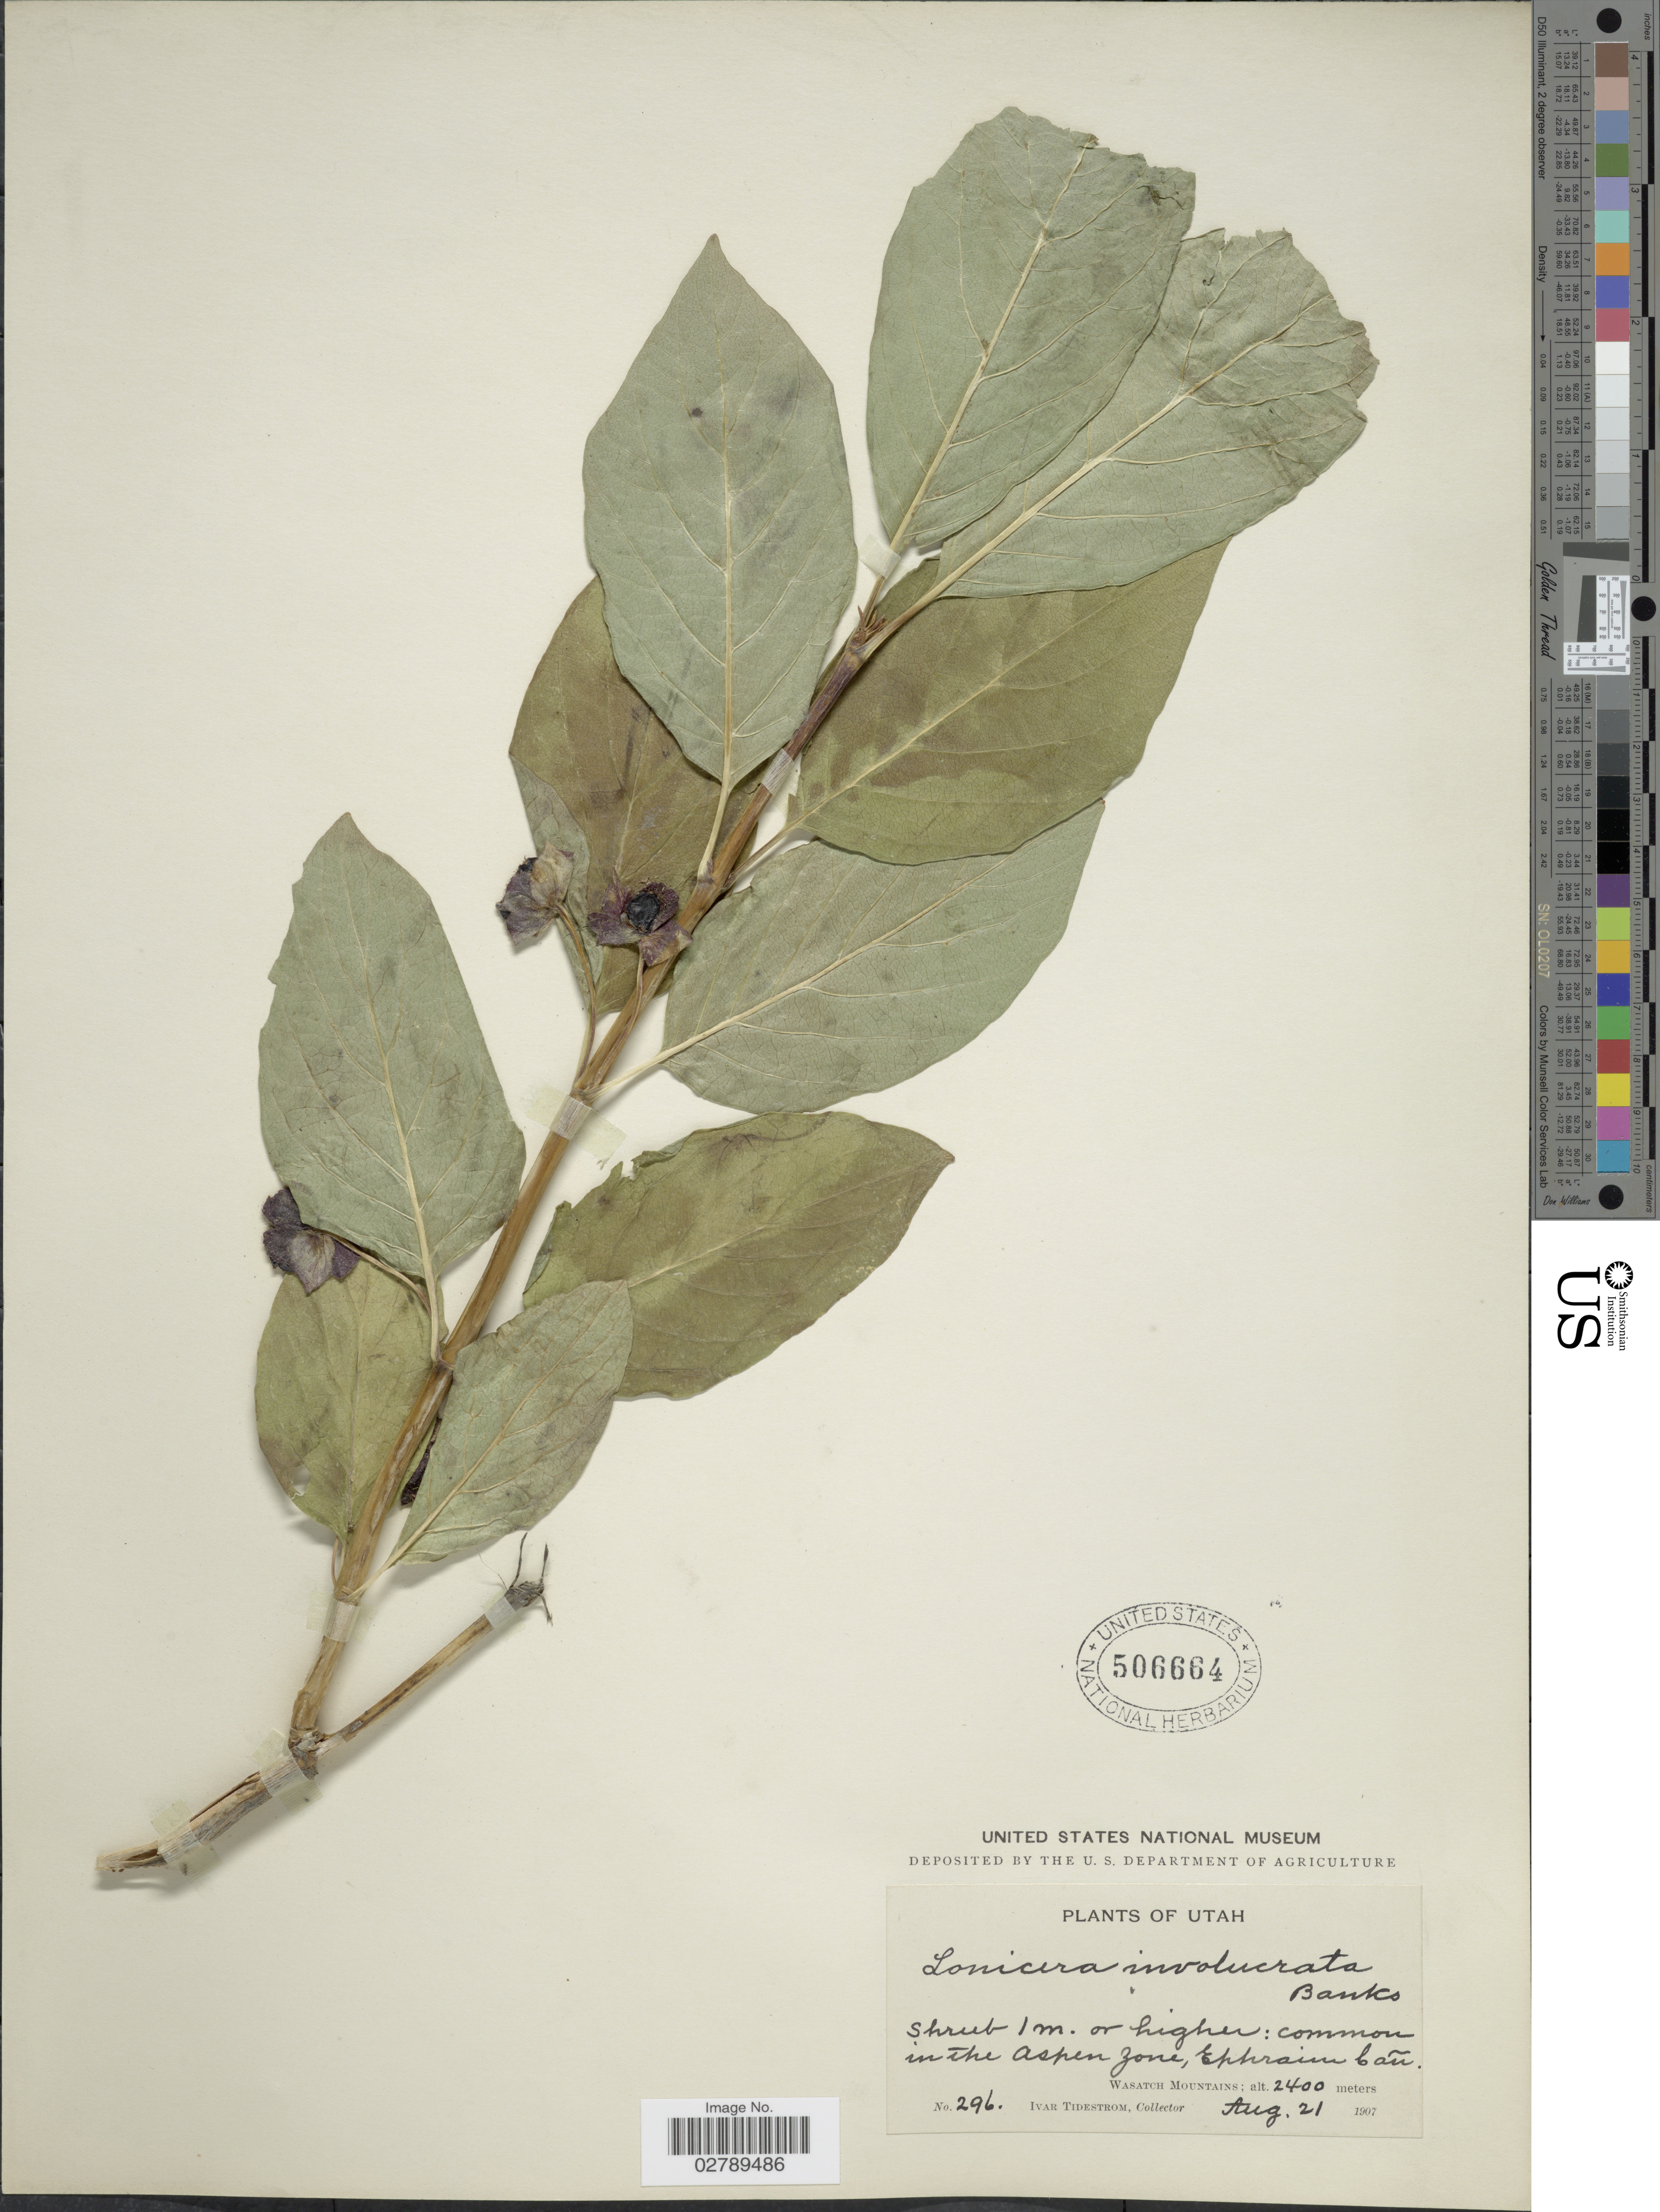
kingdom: Plantae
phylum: Tracheophyta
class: Magnoliopsida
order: Dipsacales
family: Caprifoliaceae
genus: Lonicera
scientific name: Lonicera involucrata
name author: (Richardson) Banks ex Spreng.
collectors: I. F. Tidestrom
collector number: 296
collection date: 1907-08-21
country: United States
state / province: Utah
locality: Common in the Aspen Zone, Ephraim Cañ. Wasatch Mountains.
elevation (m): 2400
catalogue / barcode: US 506664